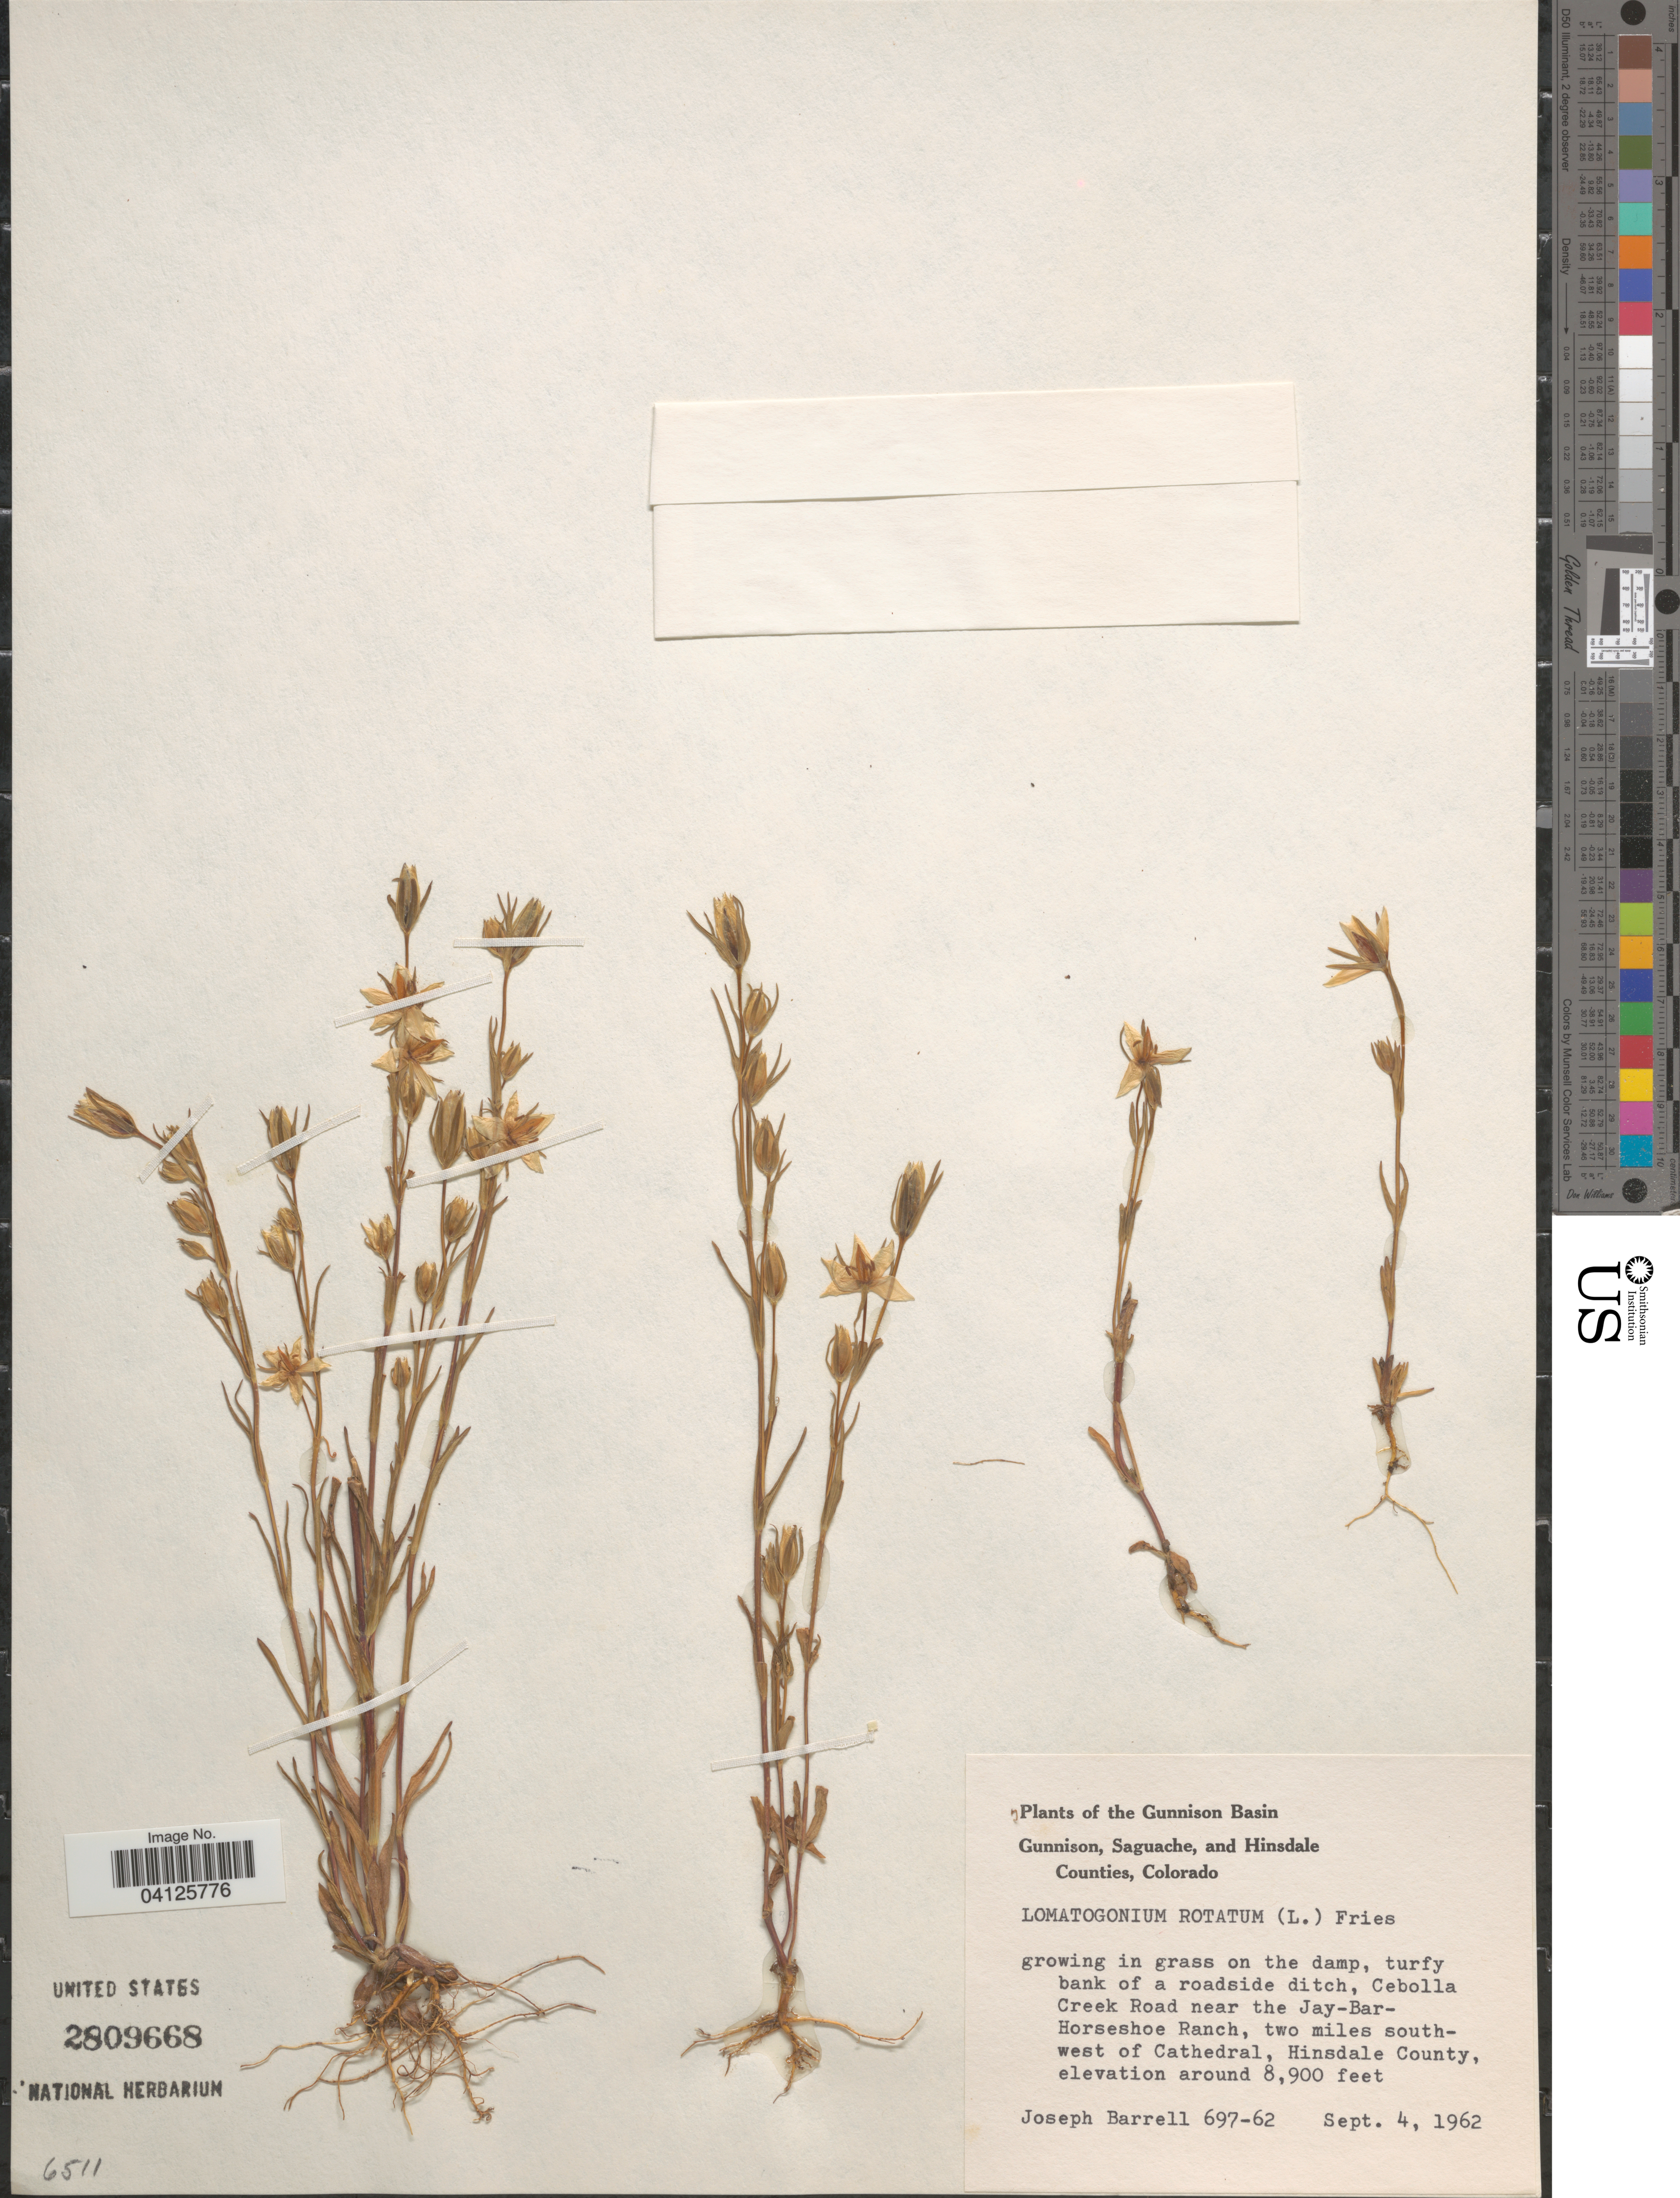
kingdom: Plantae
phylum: Tracheophyta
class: Magnoliopsida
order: Gentianales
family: Gentianaceae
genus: Lomatogonium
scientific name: Lomatogonium rotatum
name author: (L.) Fr.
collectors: J. Barrell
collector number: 697-62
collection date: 1962-09-04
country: United States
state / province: Colorado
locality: The Gunnison Basin. Cebolla Creek Road near the Jay-Bar-Horseshoe Ranch, two miles south-west of Cathedral, Hinsdale County.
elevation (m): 2713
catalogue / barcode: US 2809668